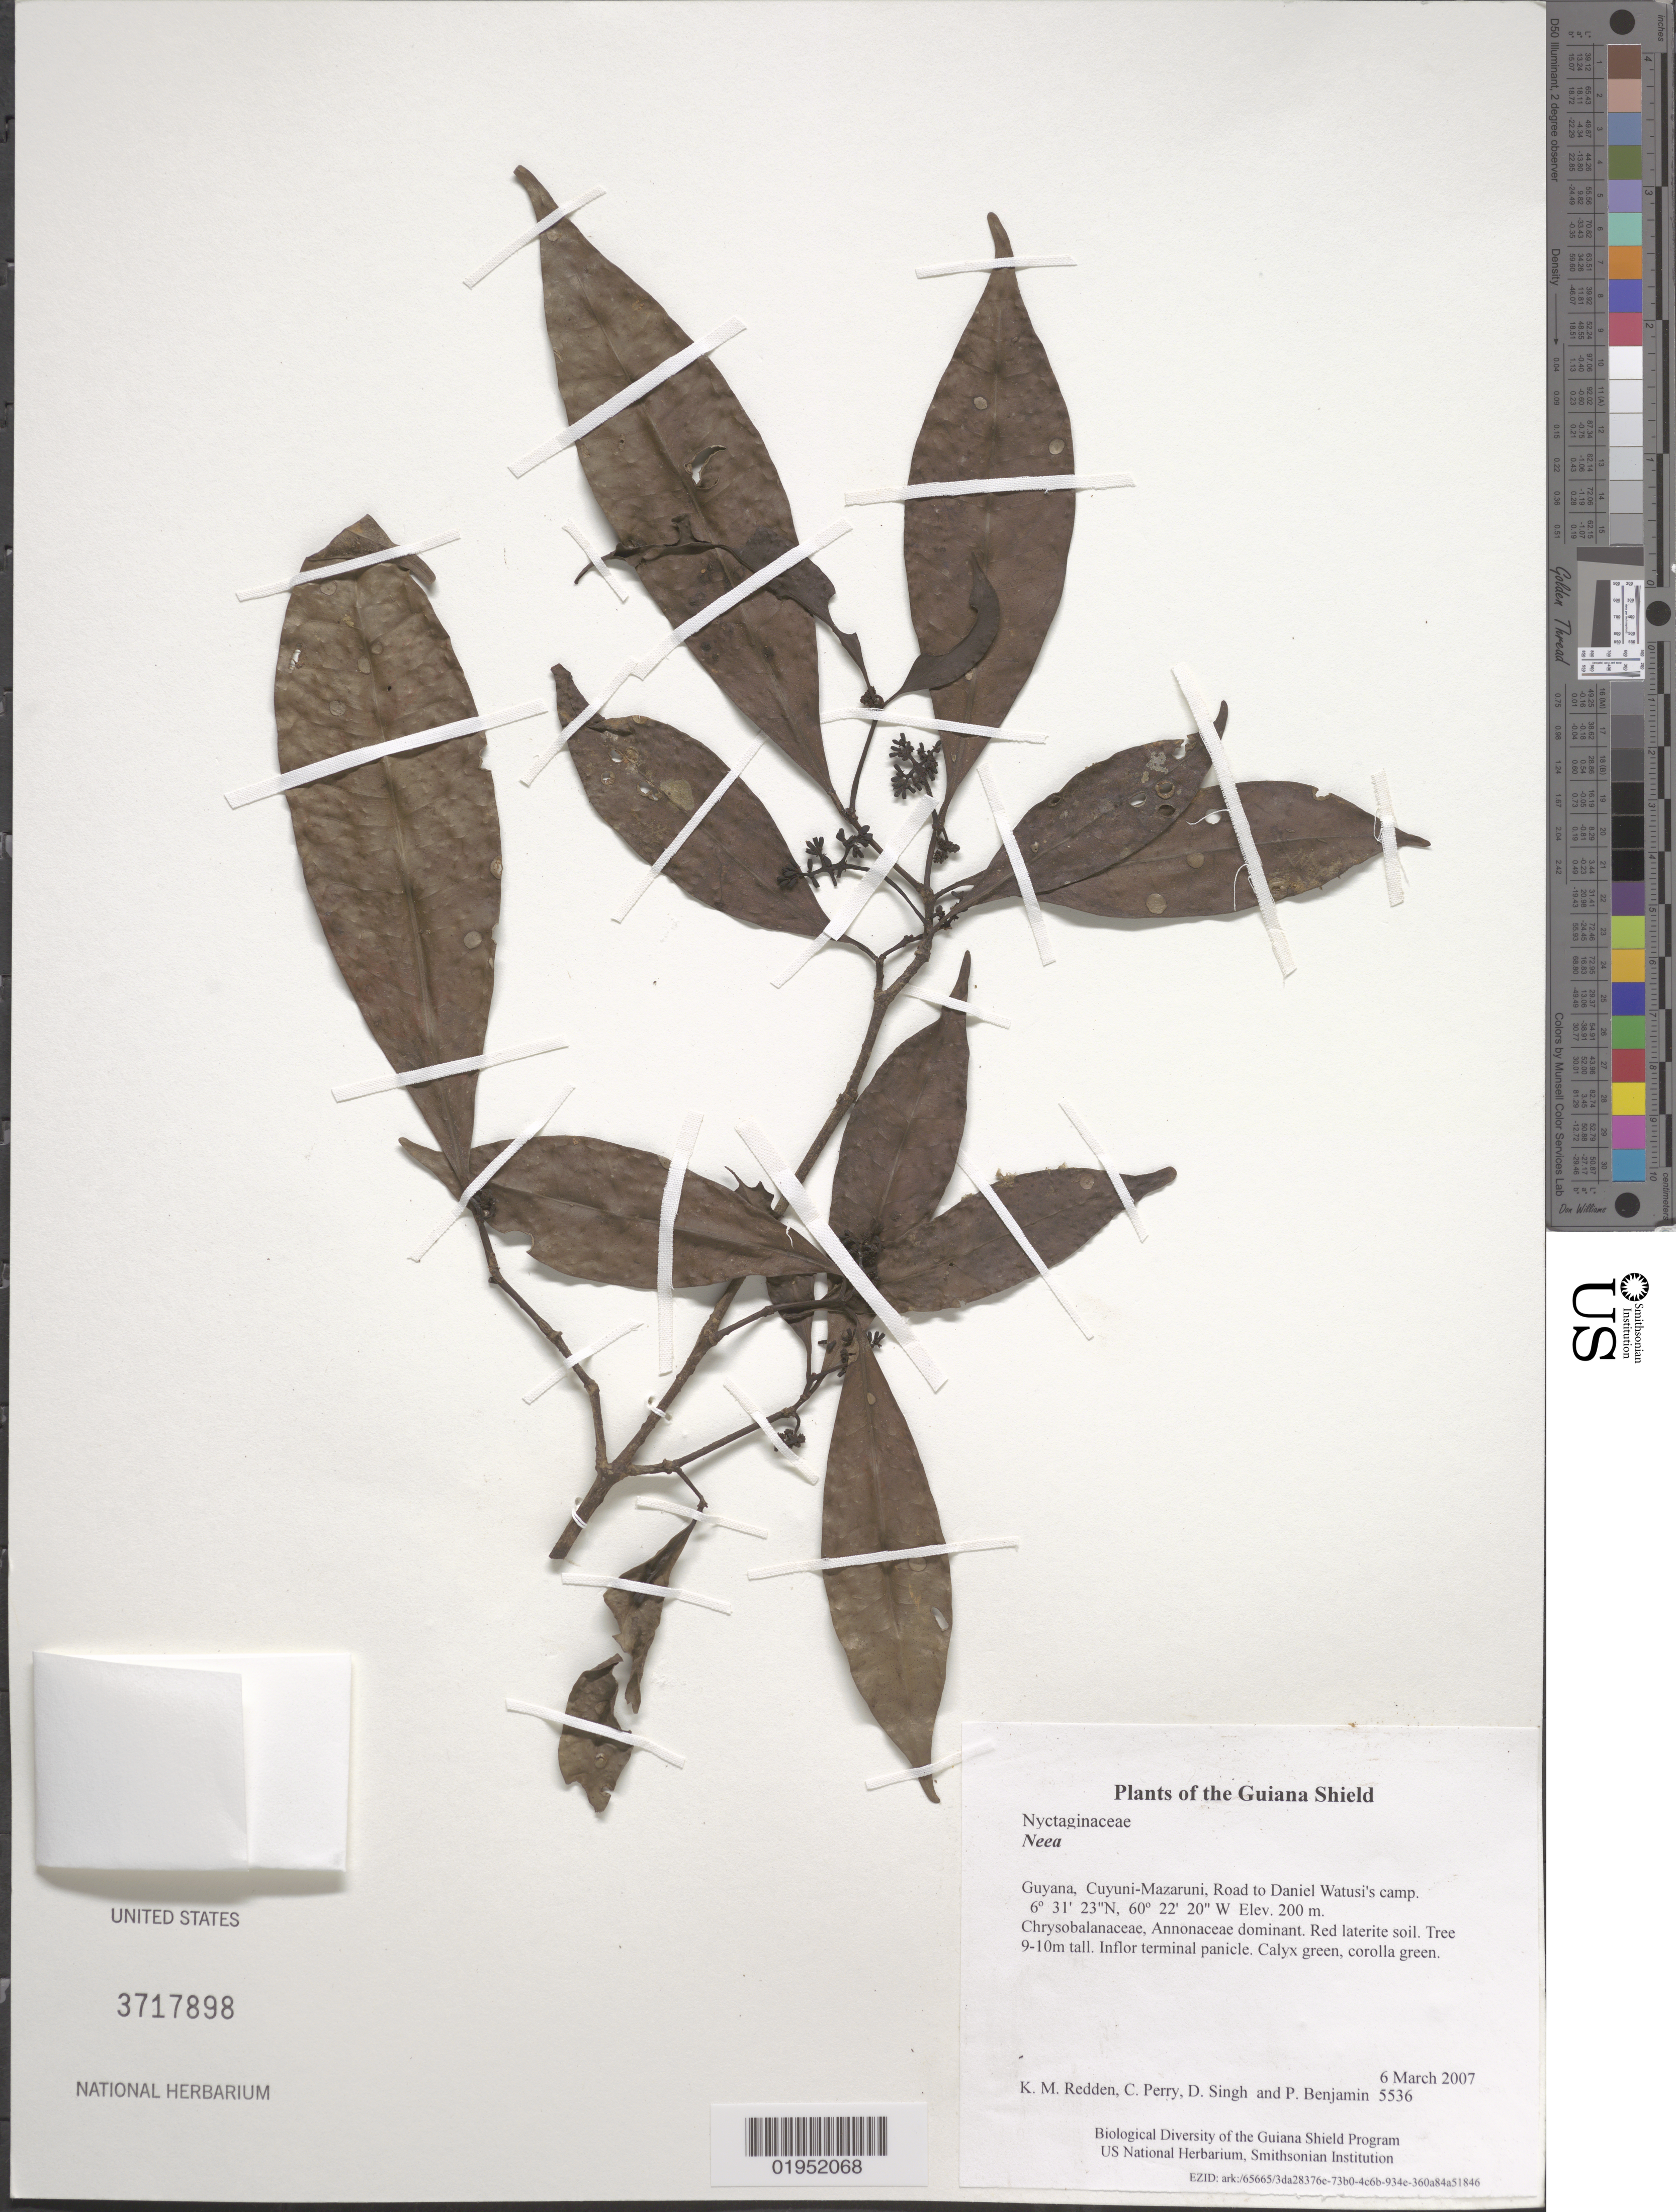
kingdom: Plantae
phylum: Tracheophyta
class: Magnoliopsida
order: Caryophyllales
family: Nyctaginaceae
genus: Neea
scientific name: Neea sp.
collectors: K. M. Redden, C. Perry, D. Singh & P. Benjamin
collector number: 5536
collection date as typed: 6 March 2007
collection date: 2007-03-06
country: Guyana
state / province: Cuyuni-Mazaruni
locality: Road to Daniel Watusi's camp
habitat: Chrysobalanaceae, Annonaceae dominant. Red laterite soil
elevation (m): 200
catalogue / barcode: US 3717898